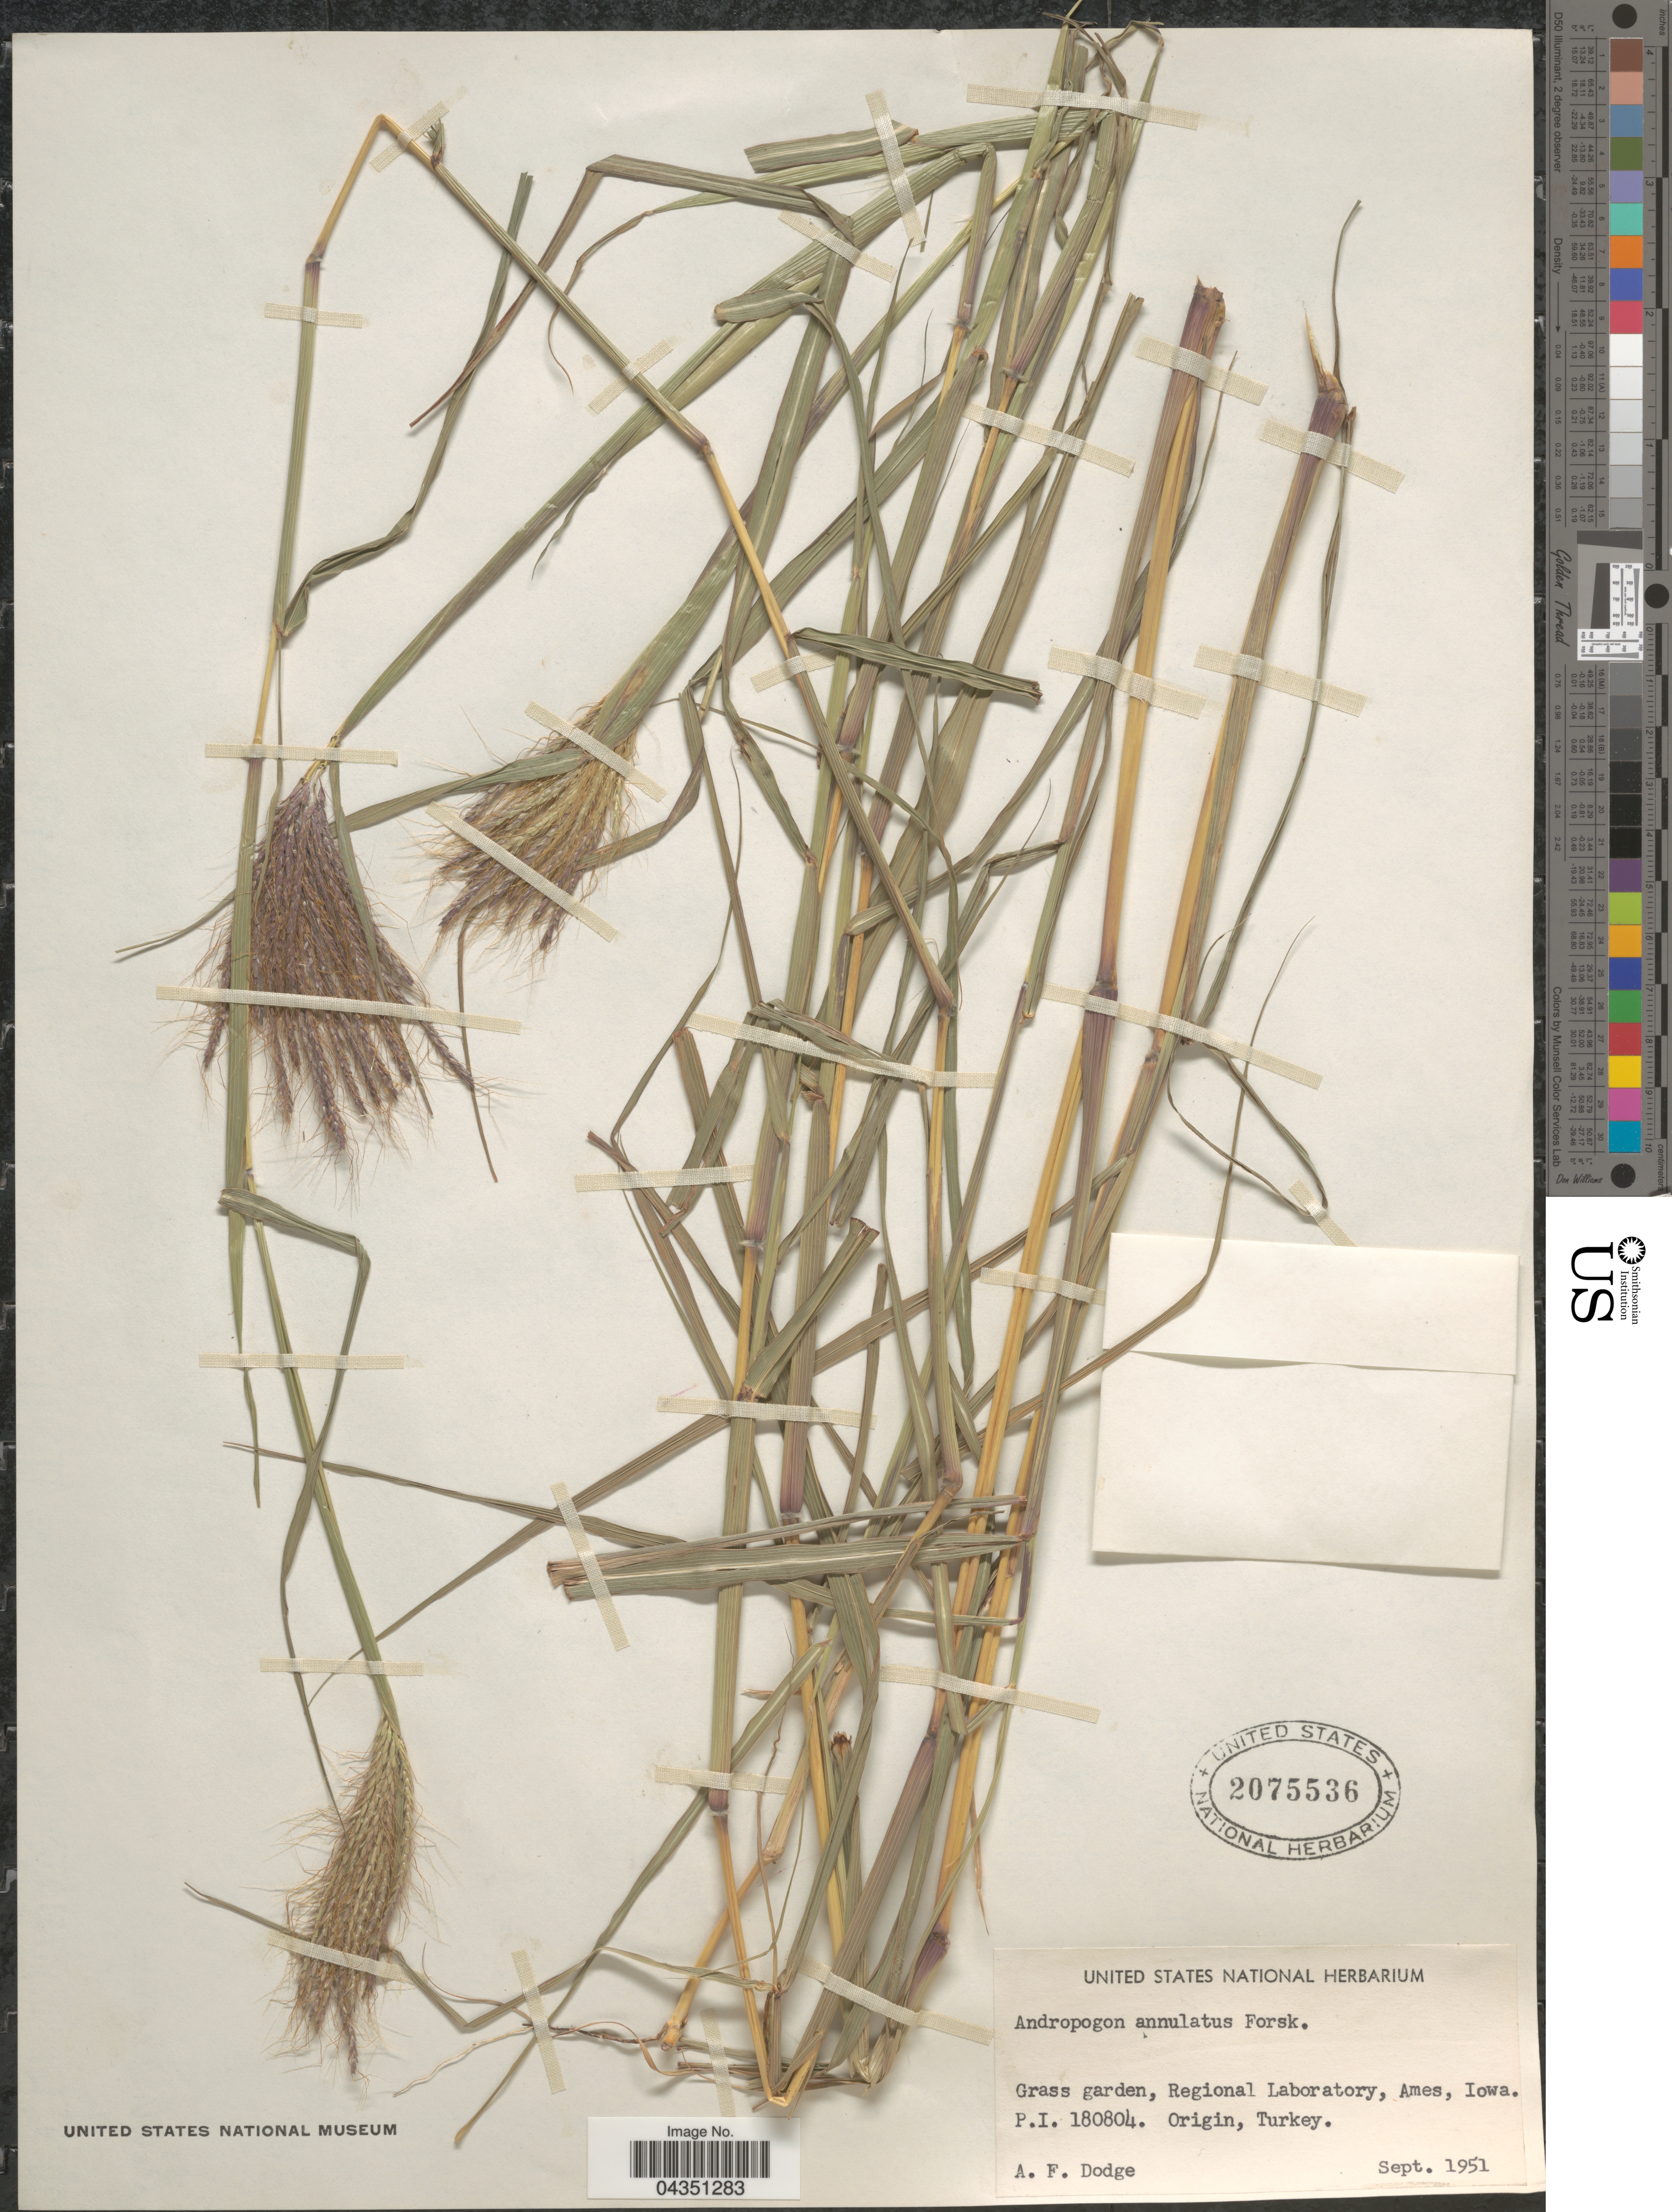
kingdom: Plantae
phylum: Tracheophyta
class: Liliopsida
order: Poales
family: Poaceae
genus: Dichanthium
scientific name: Dichanthium annulatum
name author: (Forssk.) Stapf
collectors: A. Dodge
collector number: P.I. 180804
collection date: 1951-09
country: United States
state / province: Iowa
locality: Grass garden, Regional Laboratory, Ames.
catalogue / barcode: US 2075536